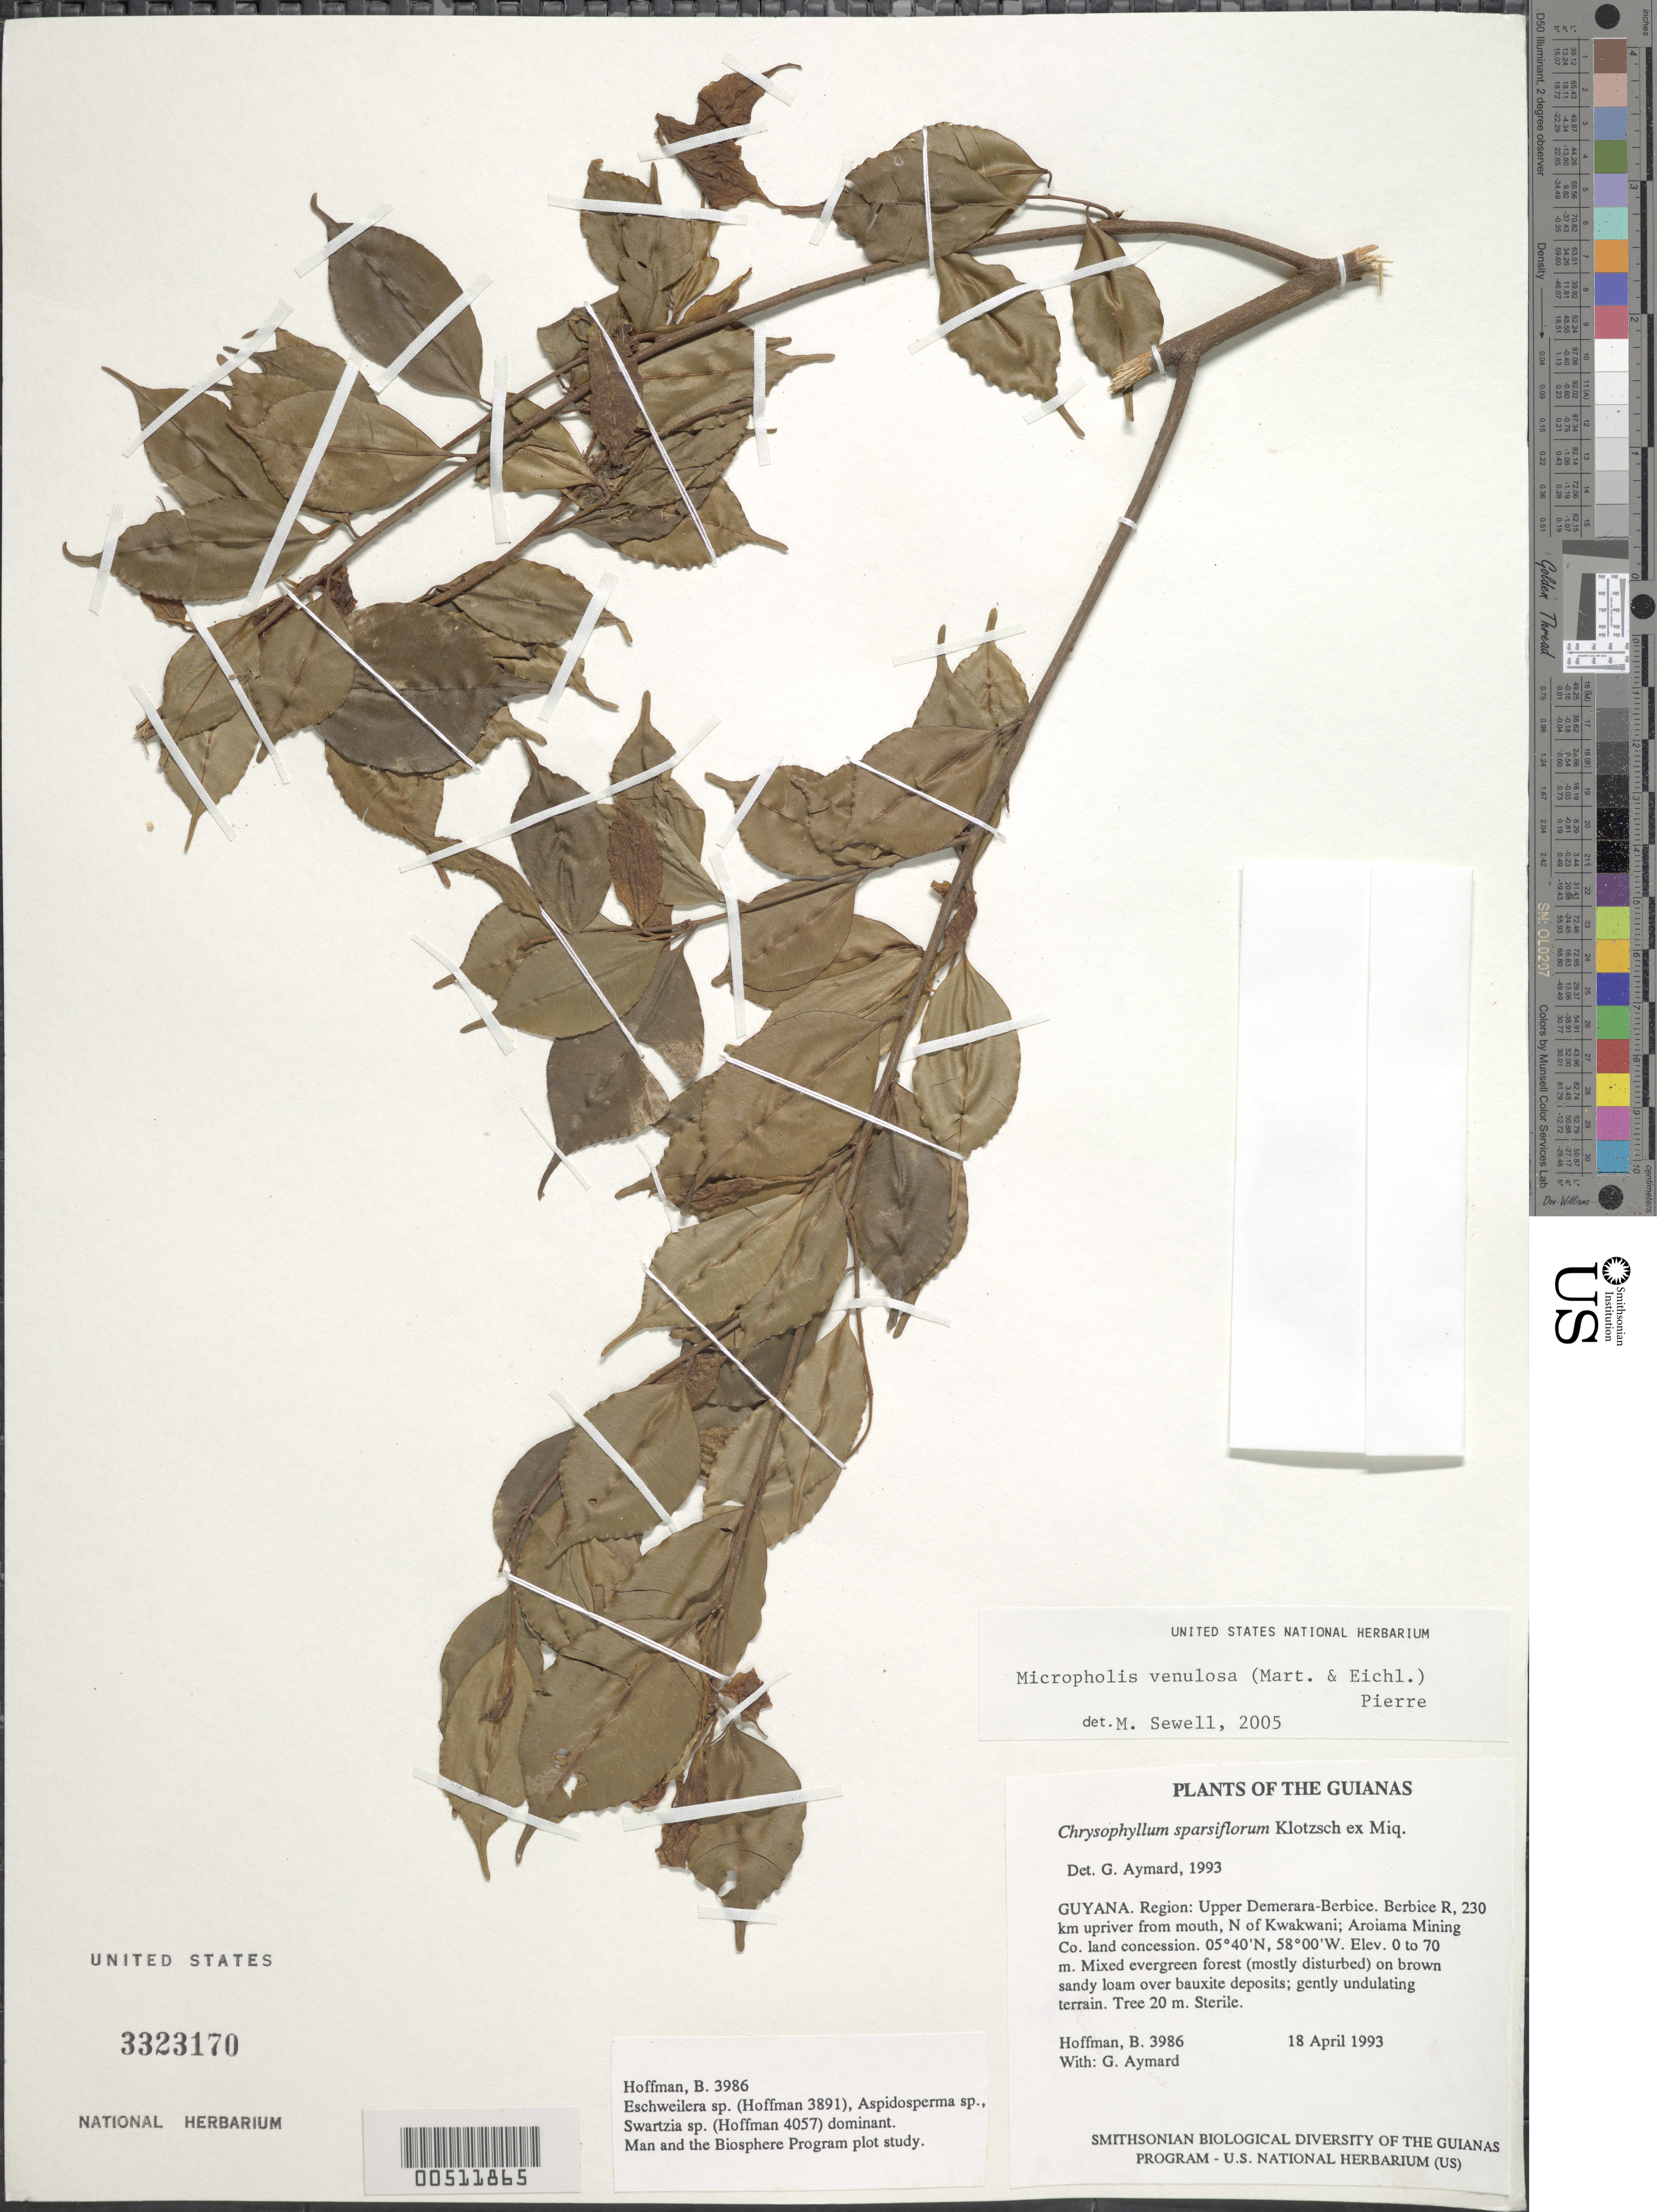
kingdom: Plantae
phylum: Tracheophyta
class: Magnoliopsida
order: Ericales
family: Sapotaceae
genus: Micropholis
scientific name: Micropholis venulosa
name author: (Mart. & Eichler) Pierre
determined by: Sewell, M.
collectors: B. Hoffman & G. A. Aymard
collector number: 3986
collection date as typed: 18 April 1993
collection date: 1993-04-18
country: Guyana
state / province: U. Demerara-Berbice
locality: Berbice River, 230 km upriver from mouth, N of Kwakwani; Aroiama Mining Co. land concession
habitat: Mixed evergreen forest (mostly disturbed) on brown sandy loam over bauxite deposits; gently undulating terrain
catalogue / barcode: US 3323170